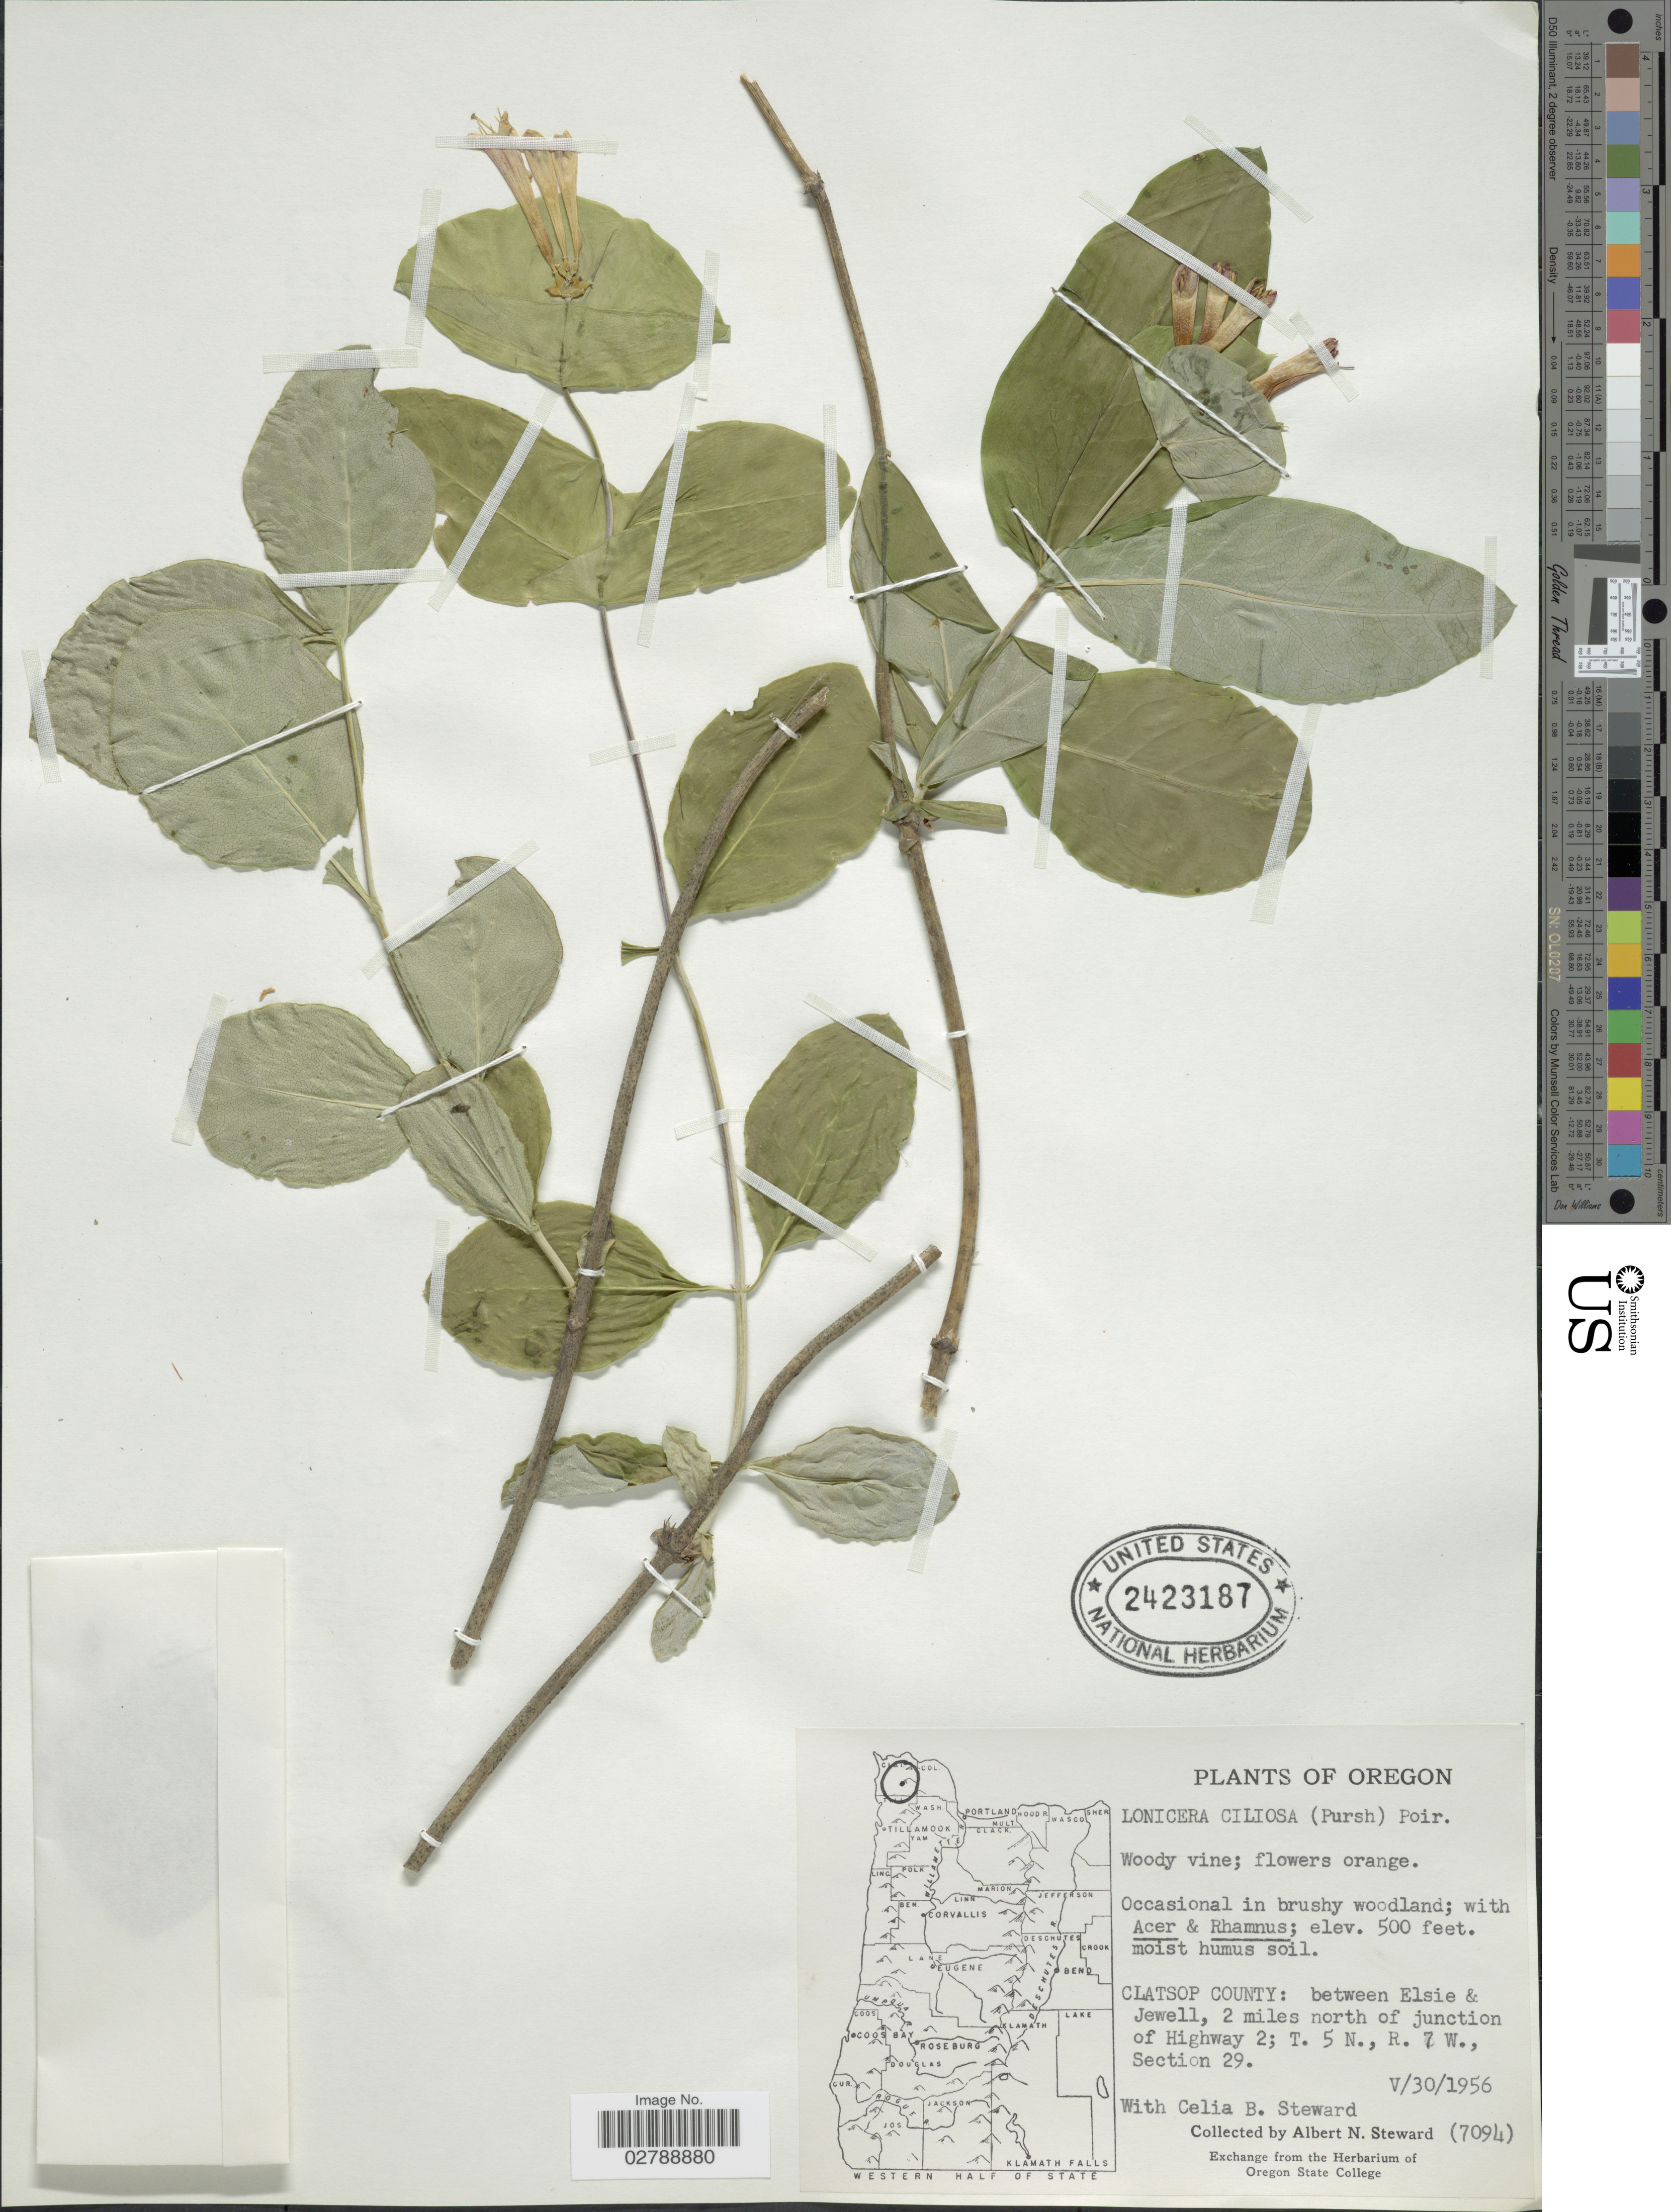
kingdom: Plantae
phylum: Tracheophyta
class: Magnoliopsida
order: Dipsacales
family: Caprifoliaceae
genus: Lonicera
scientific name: Lonicera ciliosa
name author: Poir.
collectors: A. N. Steward & C. Steward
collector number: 7094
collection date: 1956-05-30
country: United States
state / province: Oregon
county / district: Clatsop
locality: Clatsop County: between Elsie & Jewell, 2 miles north of junction of Highway 2; T. 5 N., R. 7 W., Section 29.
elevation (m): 152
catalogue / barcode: US 2423187